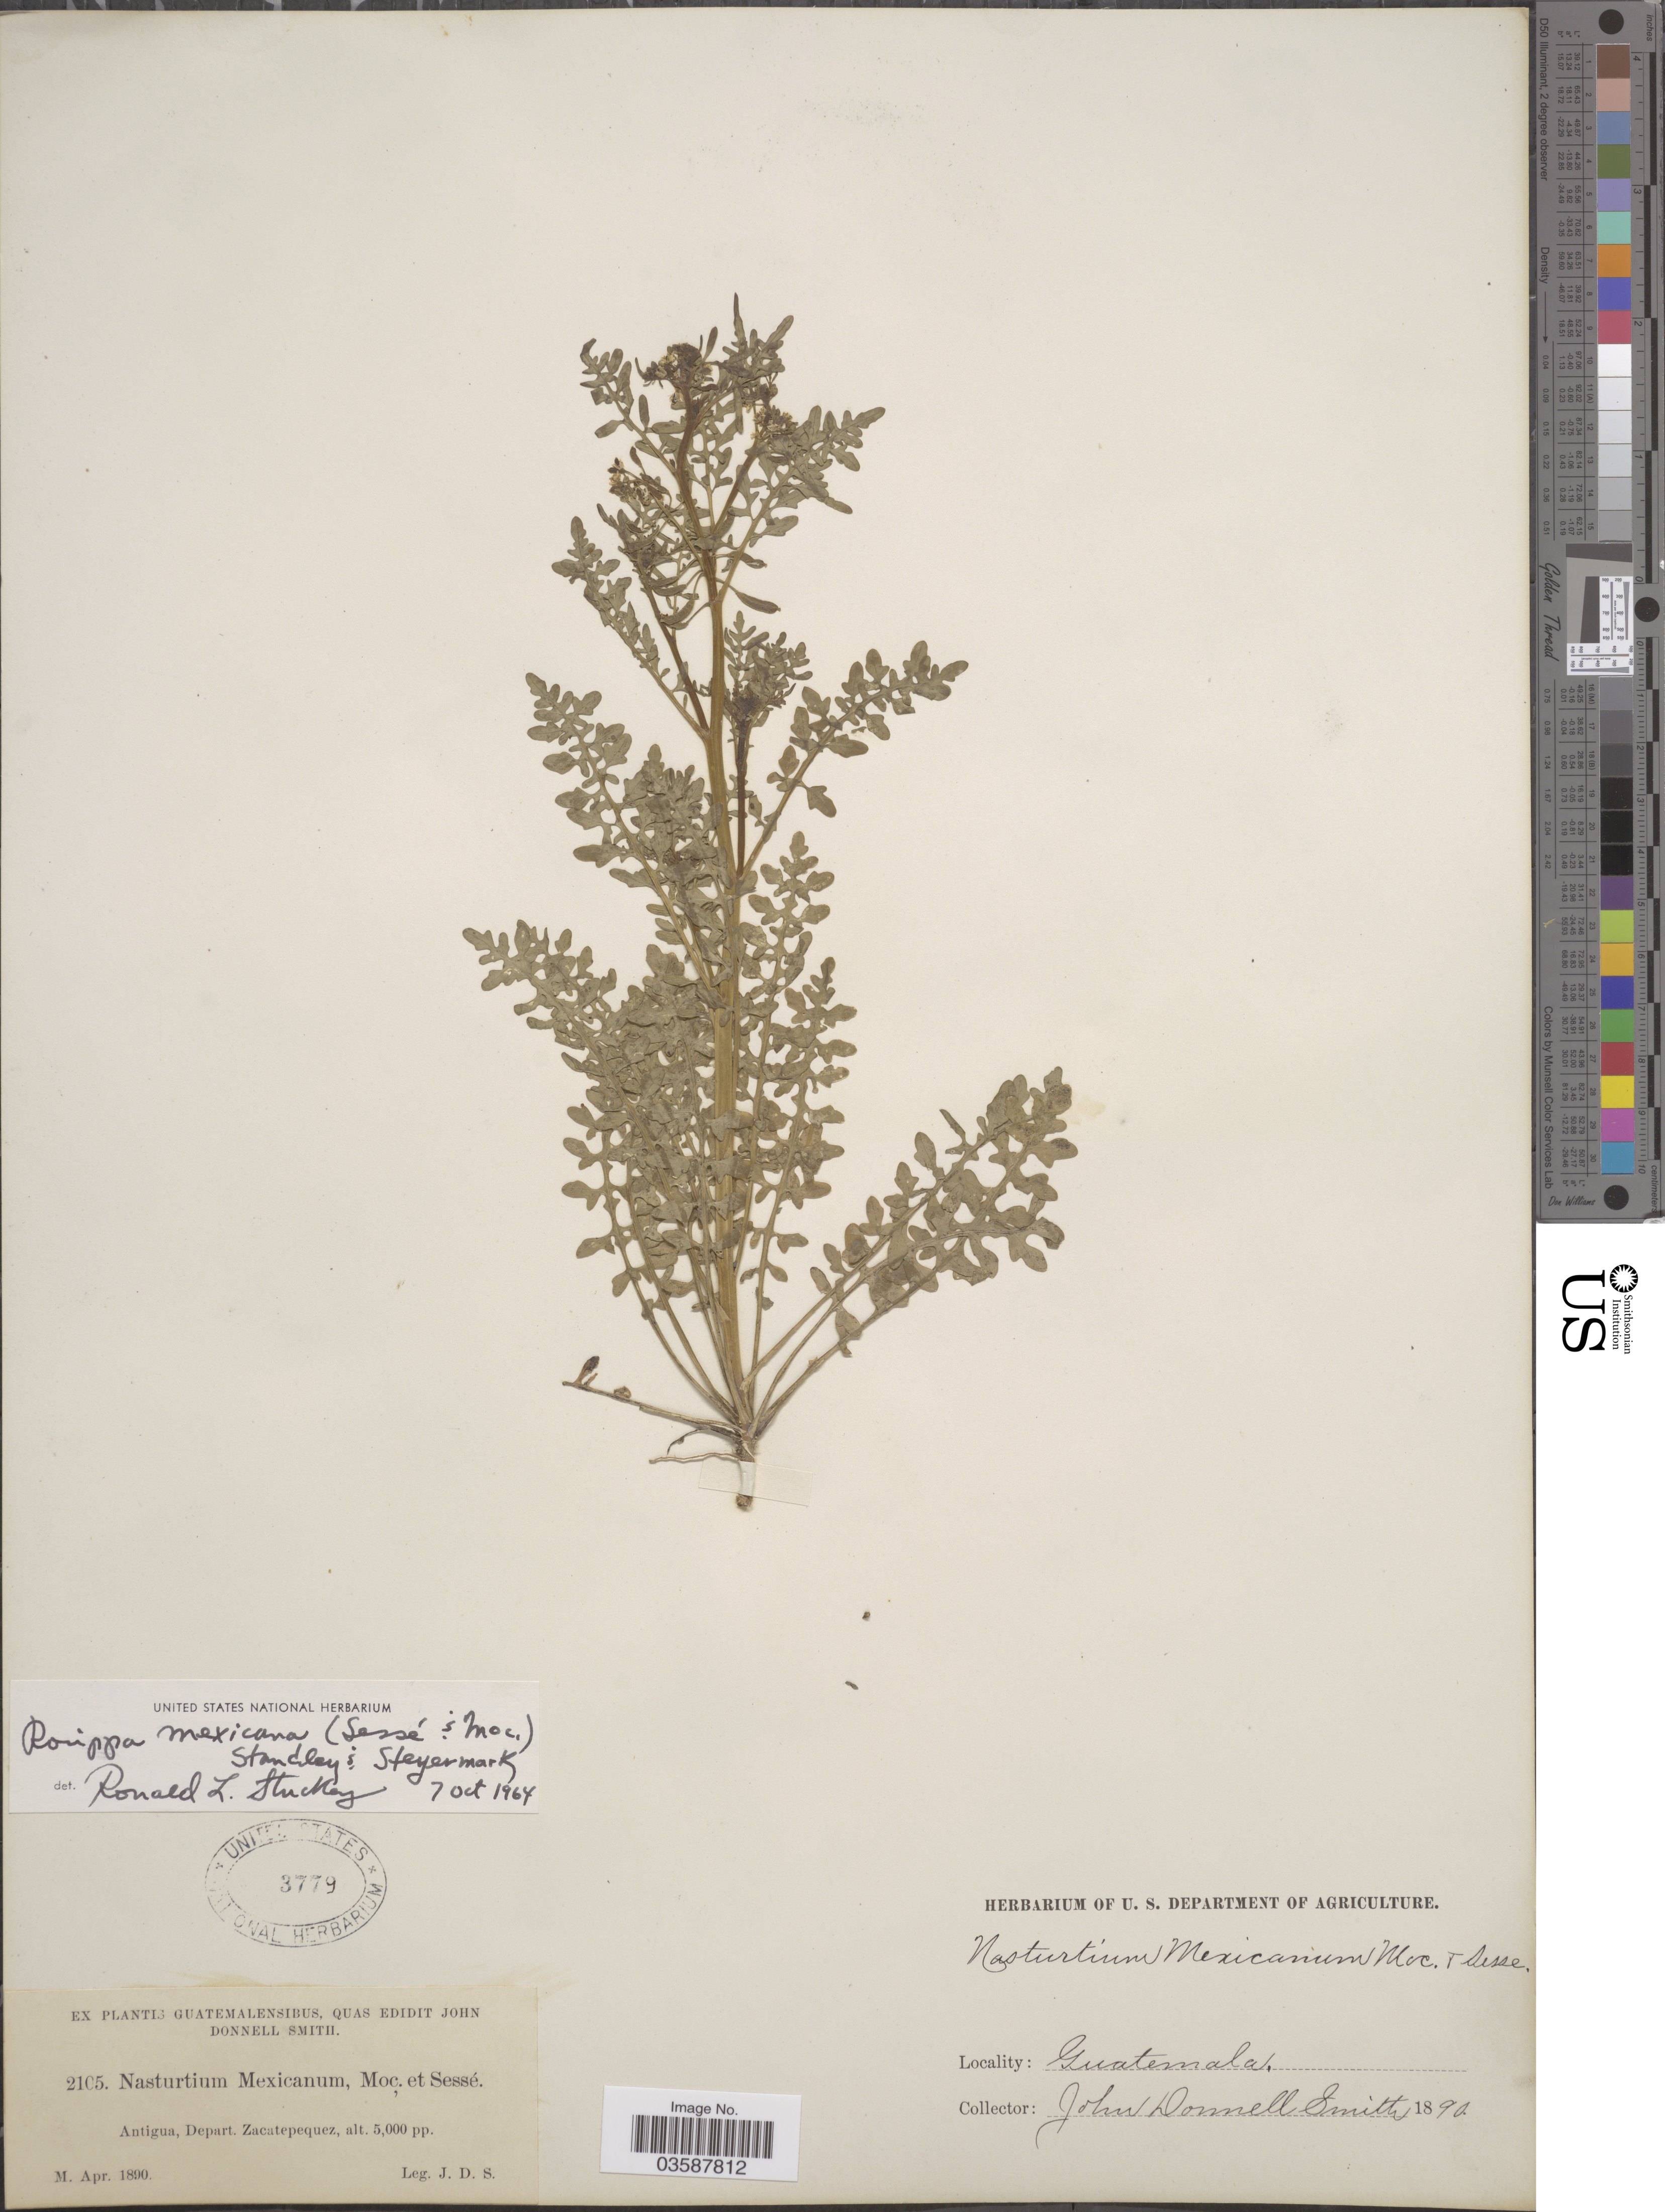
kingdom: Plantae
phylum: Tracheophyta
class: Magnoliopsida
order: Brassicales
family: Brassicaceae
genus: Rorippa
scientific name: Rorippa mexicana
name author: (Moc.) Standl. & Steyerm.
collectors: J. Donnell Smith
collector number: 2105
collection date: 1890-04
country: Guatemala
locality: Antigua, Depart. Zacatepequez.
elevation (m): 1524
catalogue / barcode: US 3779